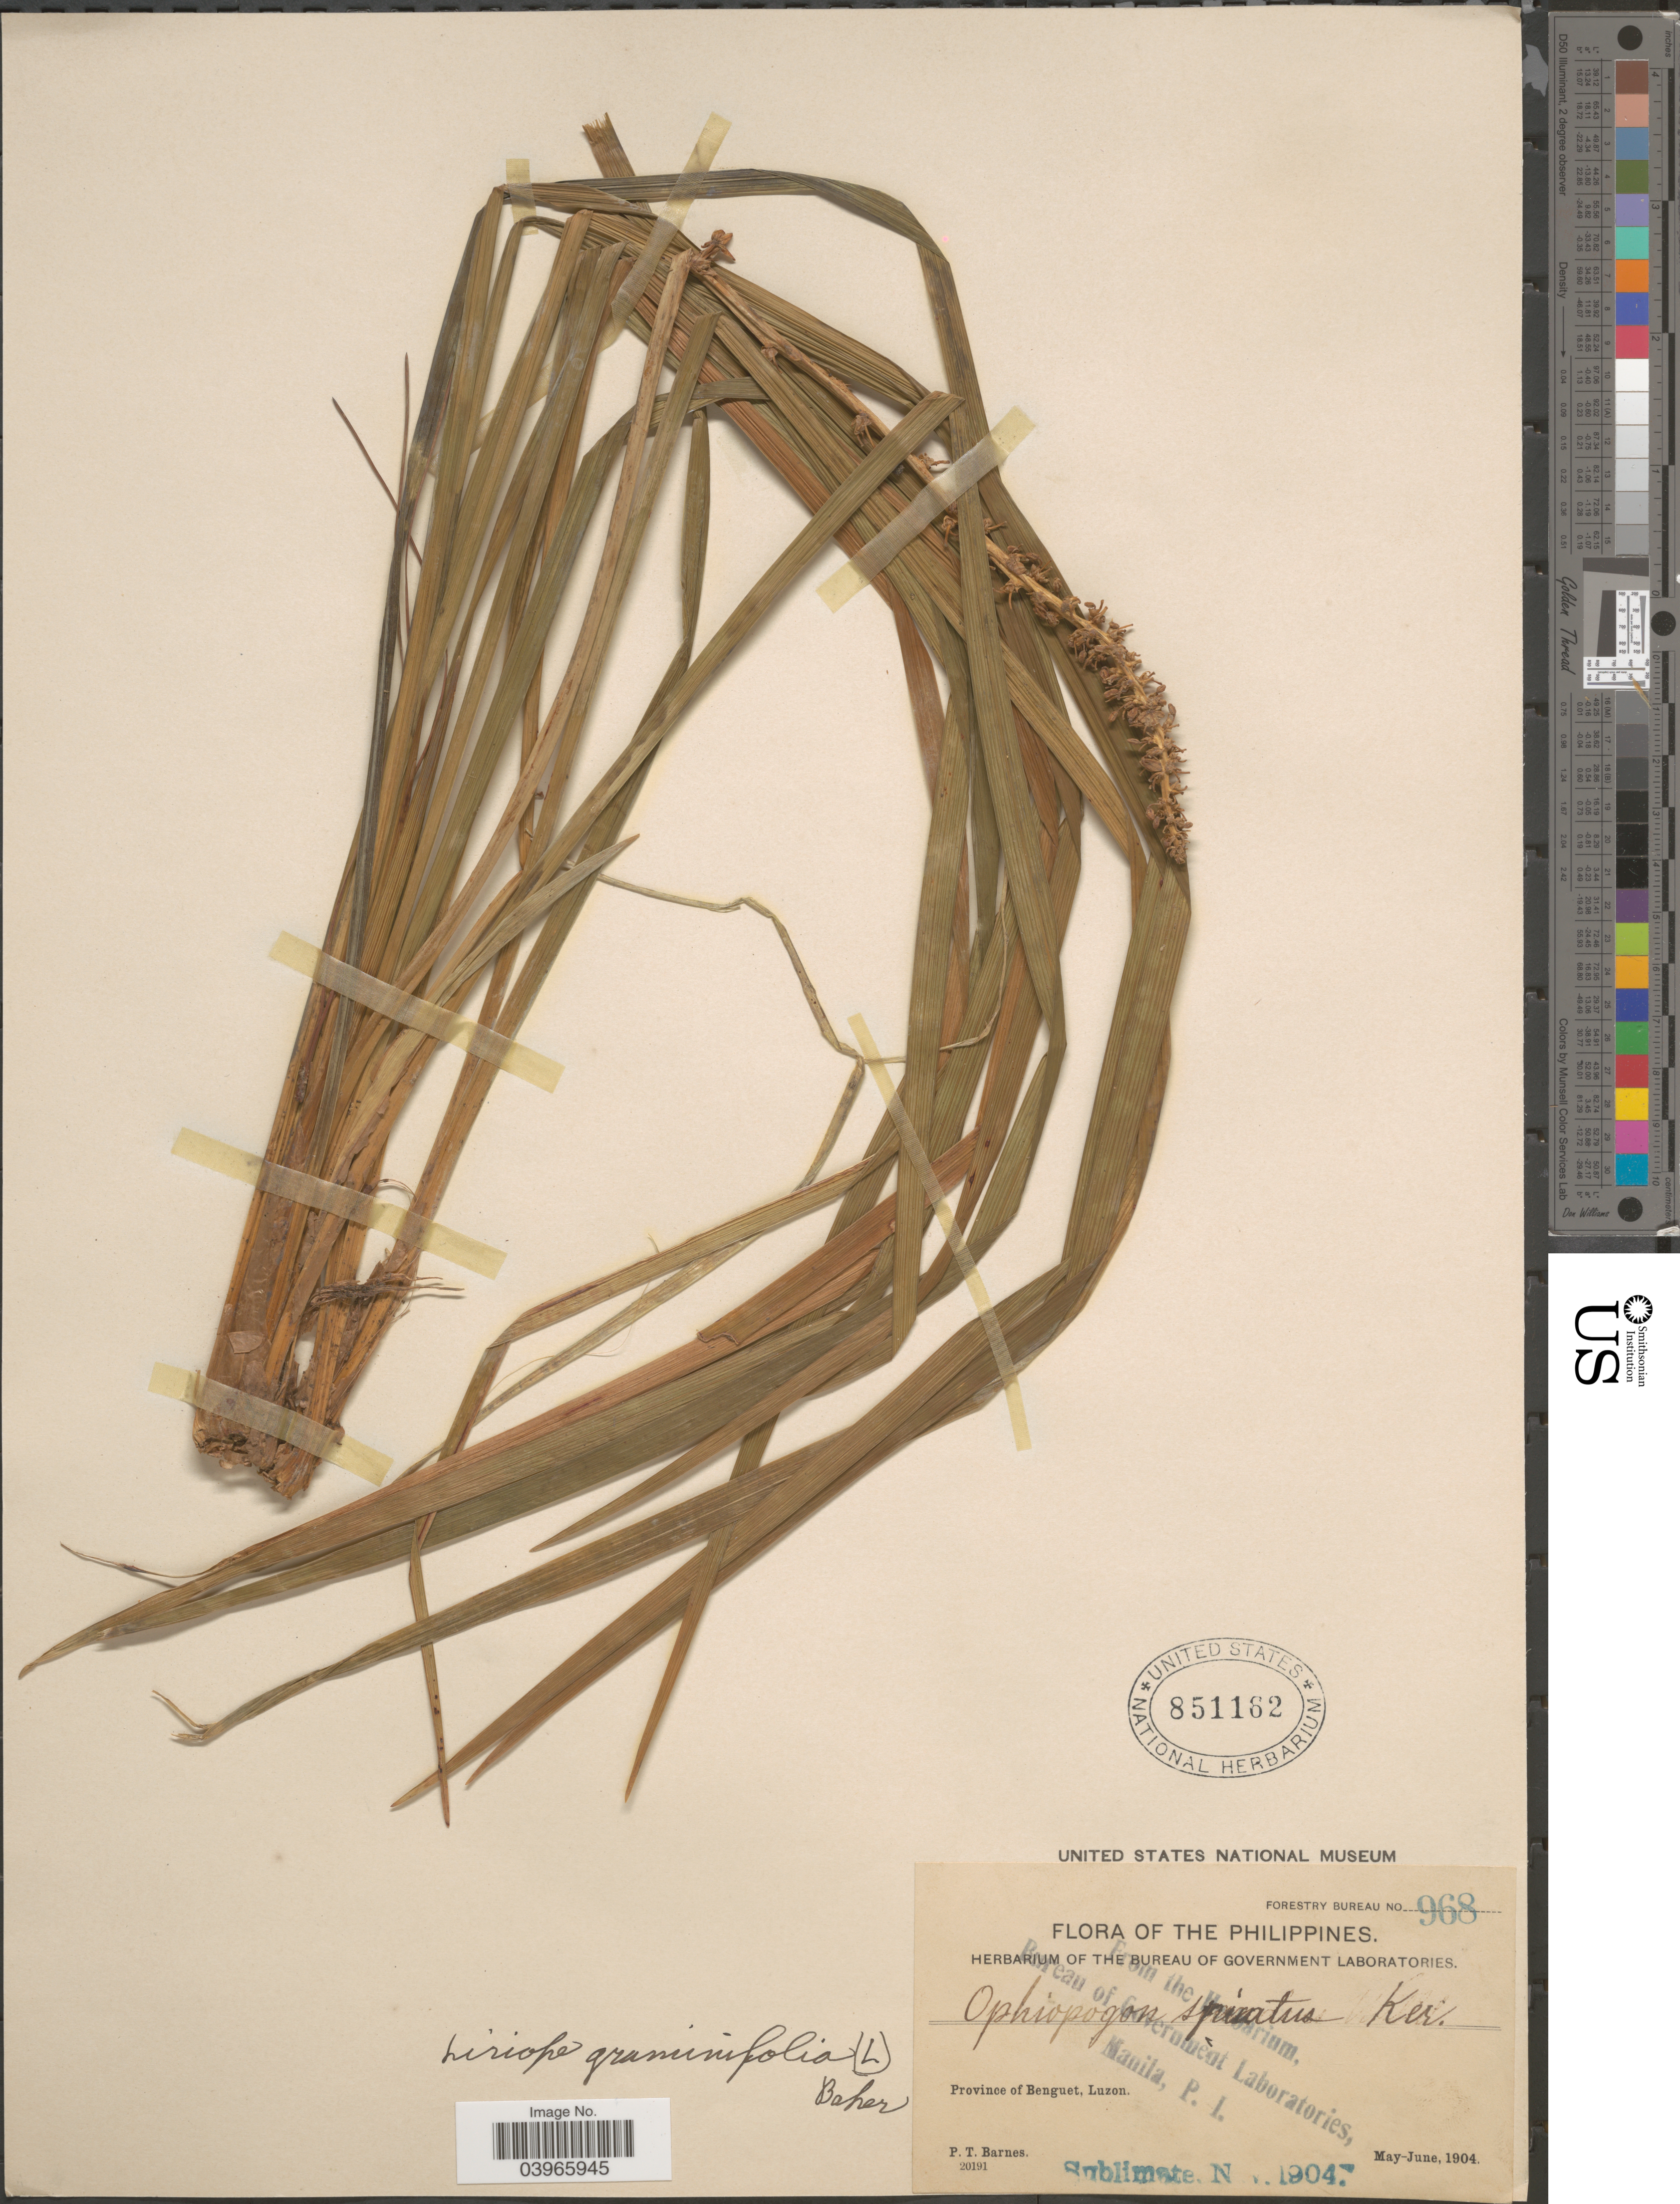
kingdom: Plantae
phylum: Tracheophyta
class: Liliopsida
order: Asparagales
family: Asparagaceae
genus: Liriope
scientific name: Liriope graminifolia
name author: (L.) Baker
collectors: P. Barnes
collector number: Forestry Bureau 968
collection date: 1904-05/1904-06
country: Philippines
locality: Province of Benguet, Luzon.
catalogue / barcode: US 851162